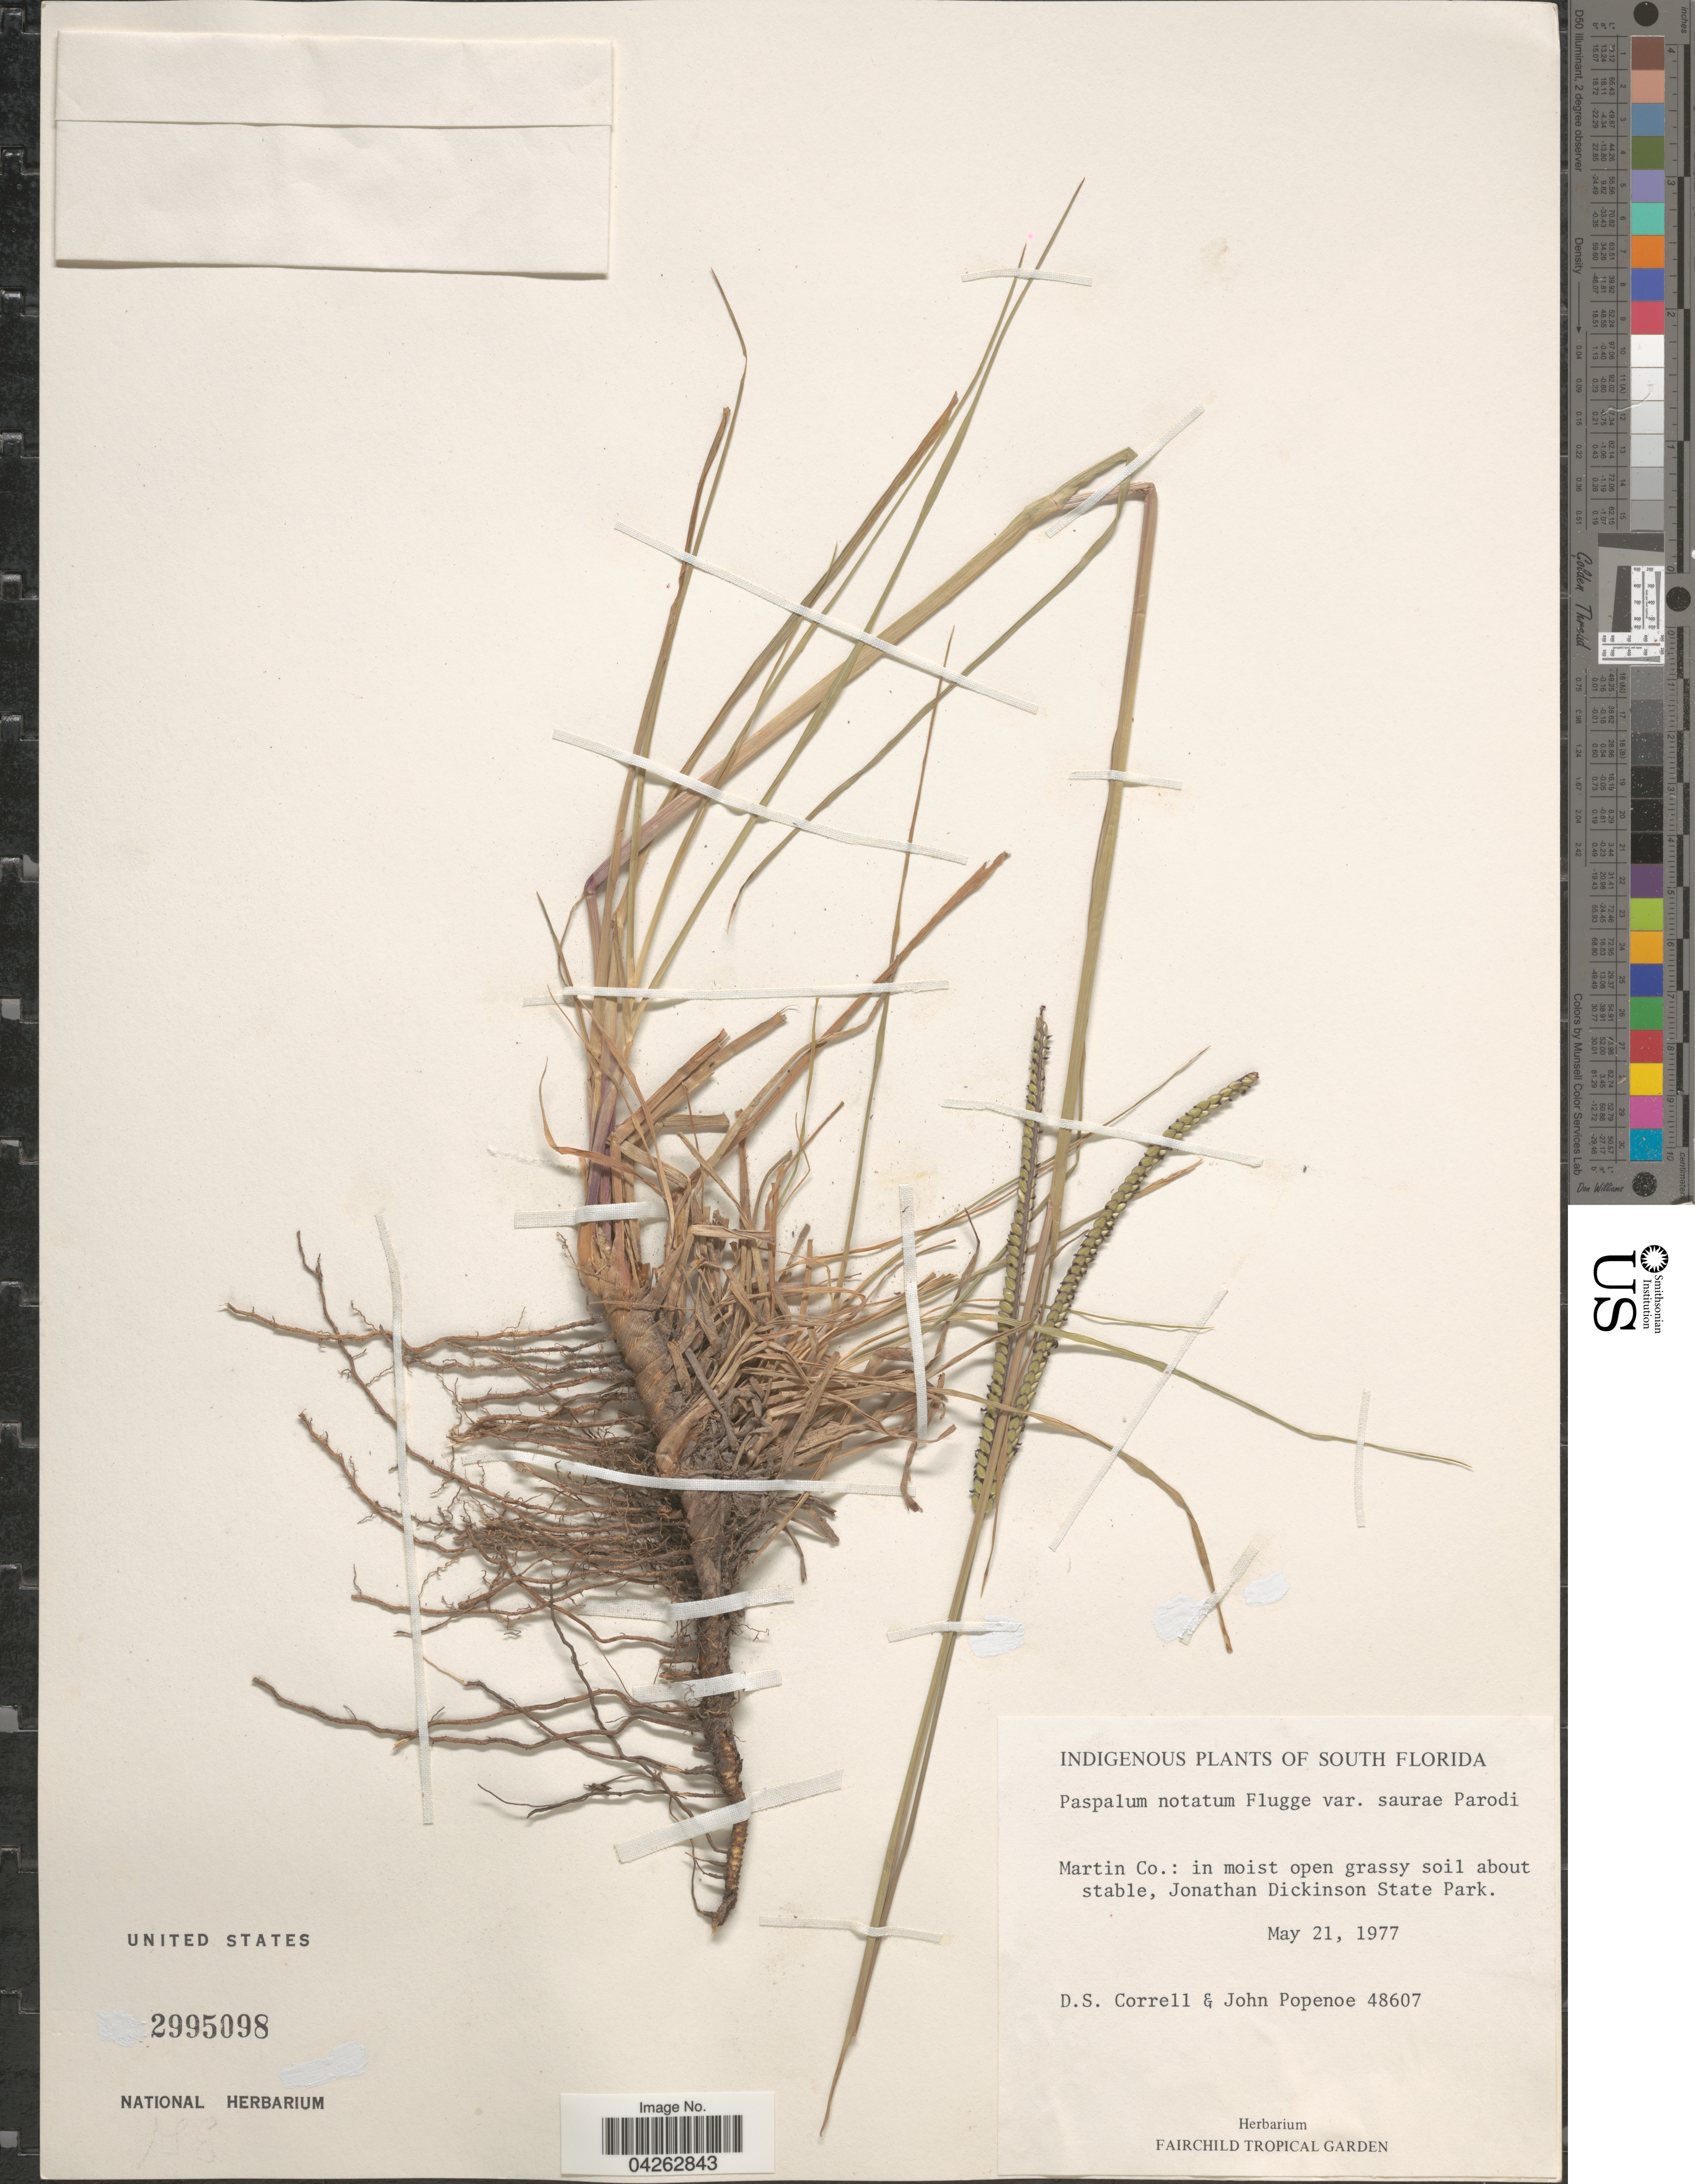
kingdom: Plantae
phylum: Tracheophyta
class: Liliopsida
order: Poales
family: Poaceae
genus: Paspalum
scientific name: Paspalum notatum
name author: Flüggé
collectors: D. S. Correll & J. Popenoe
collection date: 1977-05-21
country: United States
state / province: Florida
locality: South Florida. Martin Co.: about stable, Jonathan Dickinson State Park.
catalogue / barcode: US 2995098